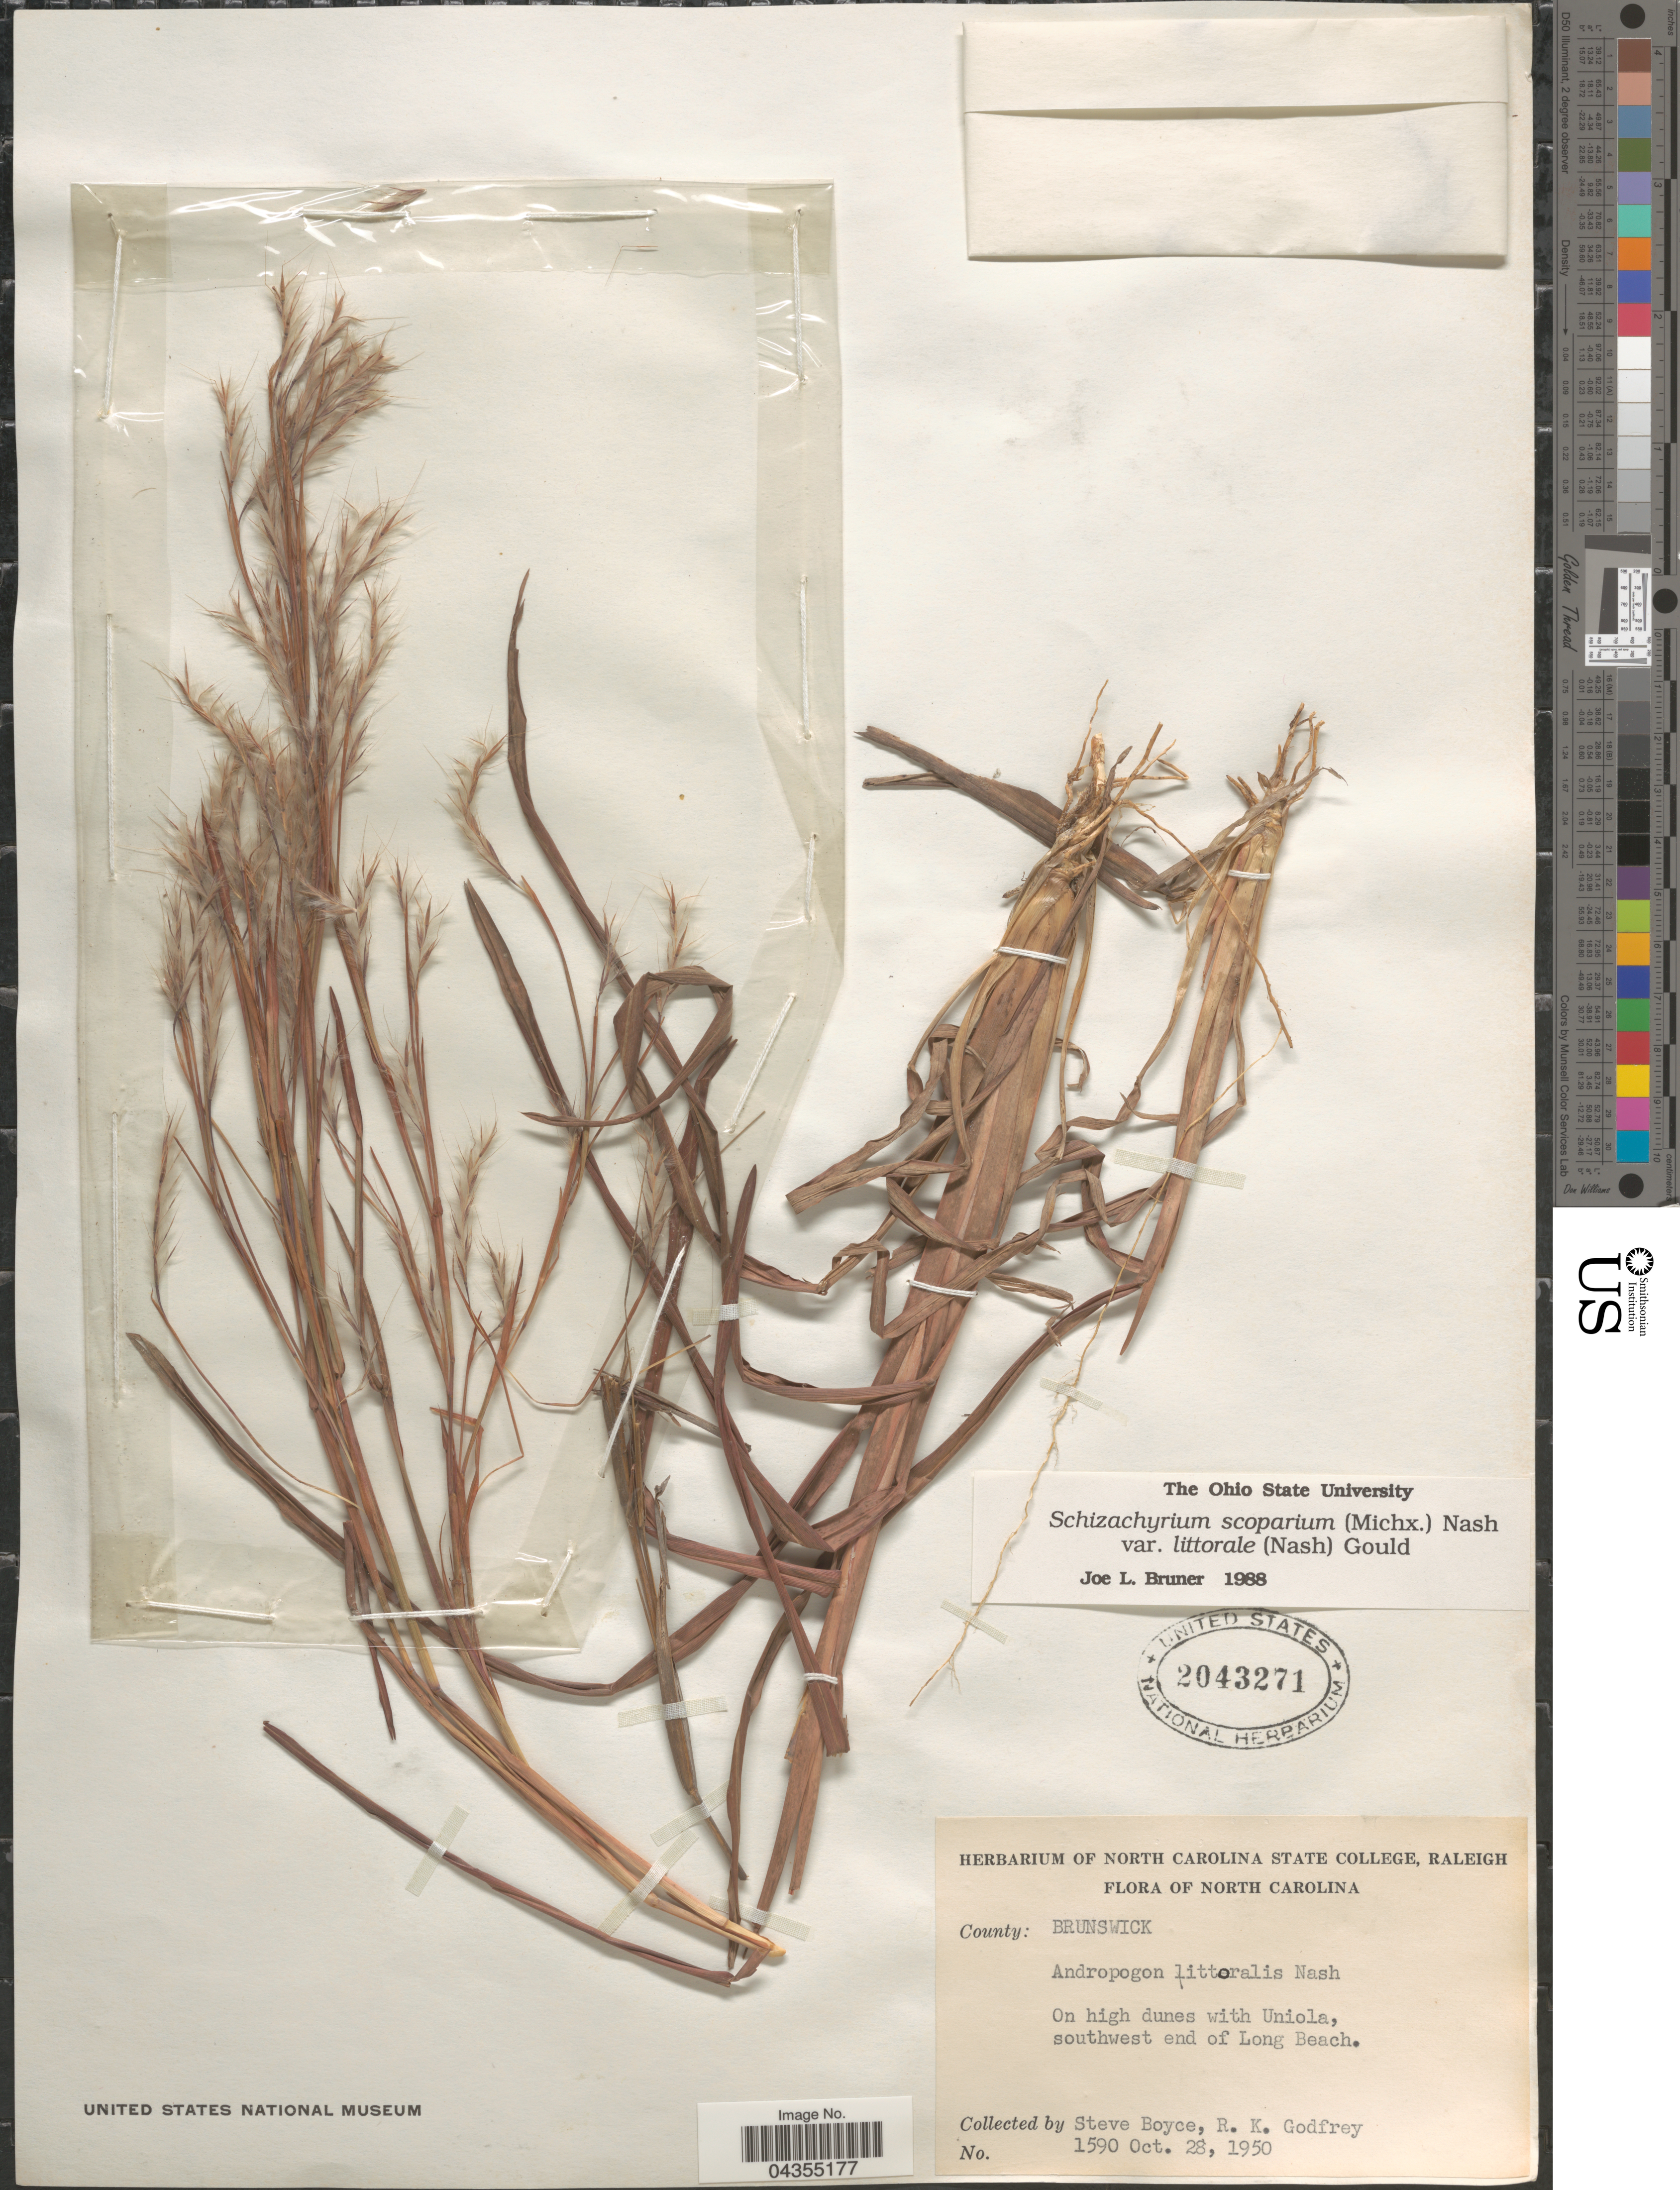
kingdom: Plantae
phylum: Tracheophyta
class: Liliopsida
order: Poales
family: Poaceae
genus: Schizachyrium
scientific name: Schizachyrium scoparium var. littorale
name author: (Nash) Gould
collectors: S. Boyce & R. K. Godfrey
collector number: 1590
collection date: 1950-10-28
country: United States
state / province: North Carolina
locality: County: Brunswick. On high dunes with Uniola, southwest end of Long Beach.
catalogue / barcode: US 2043271